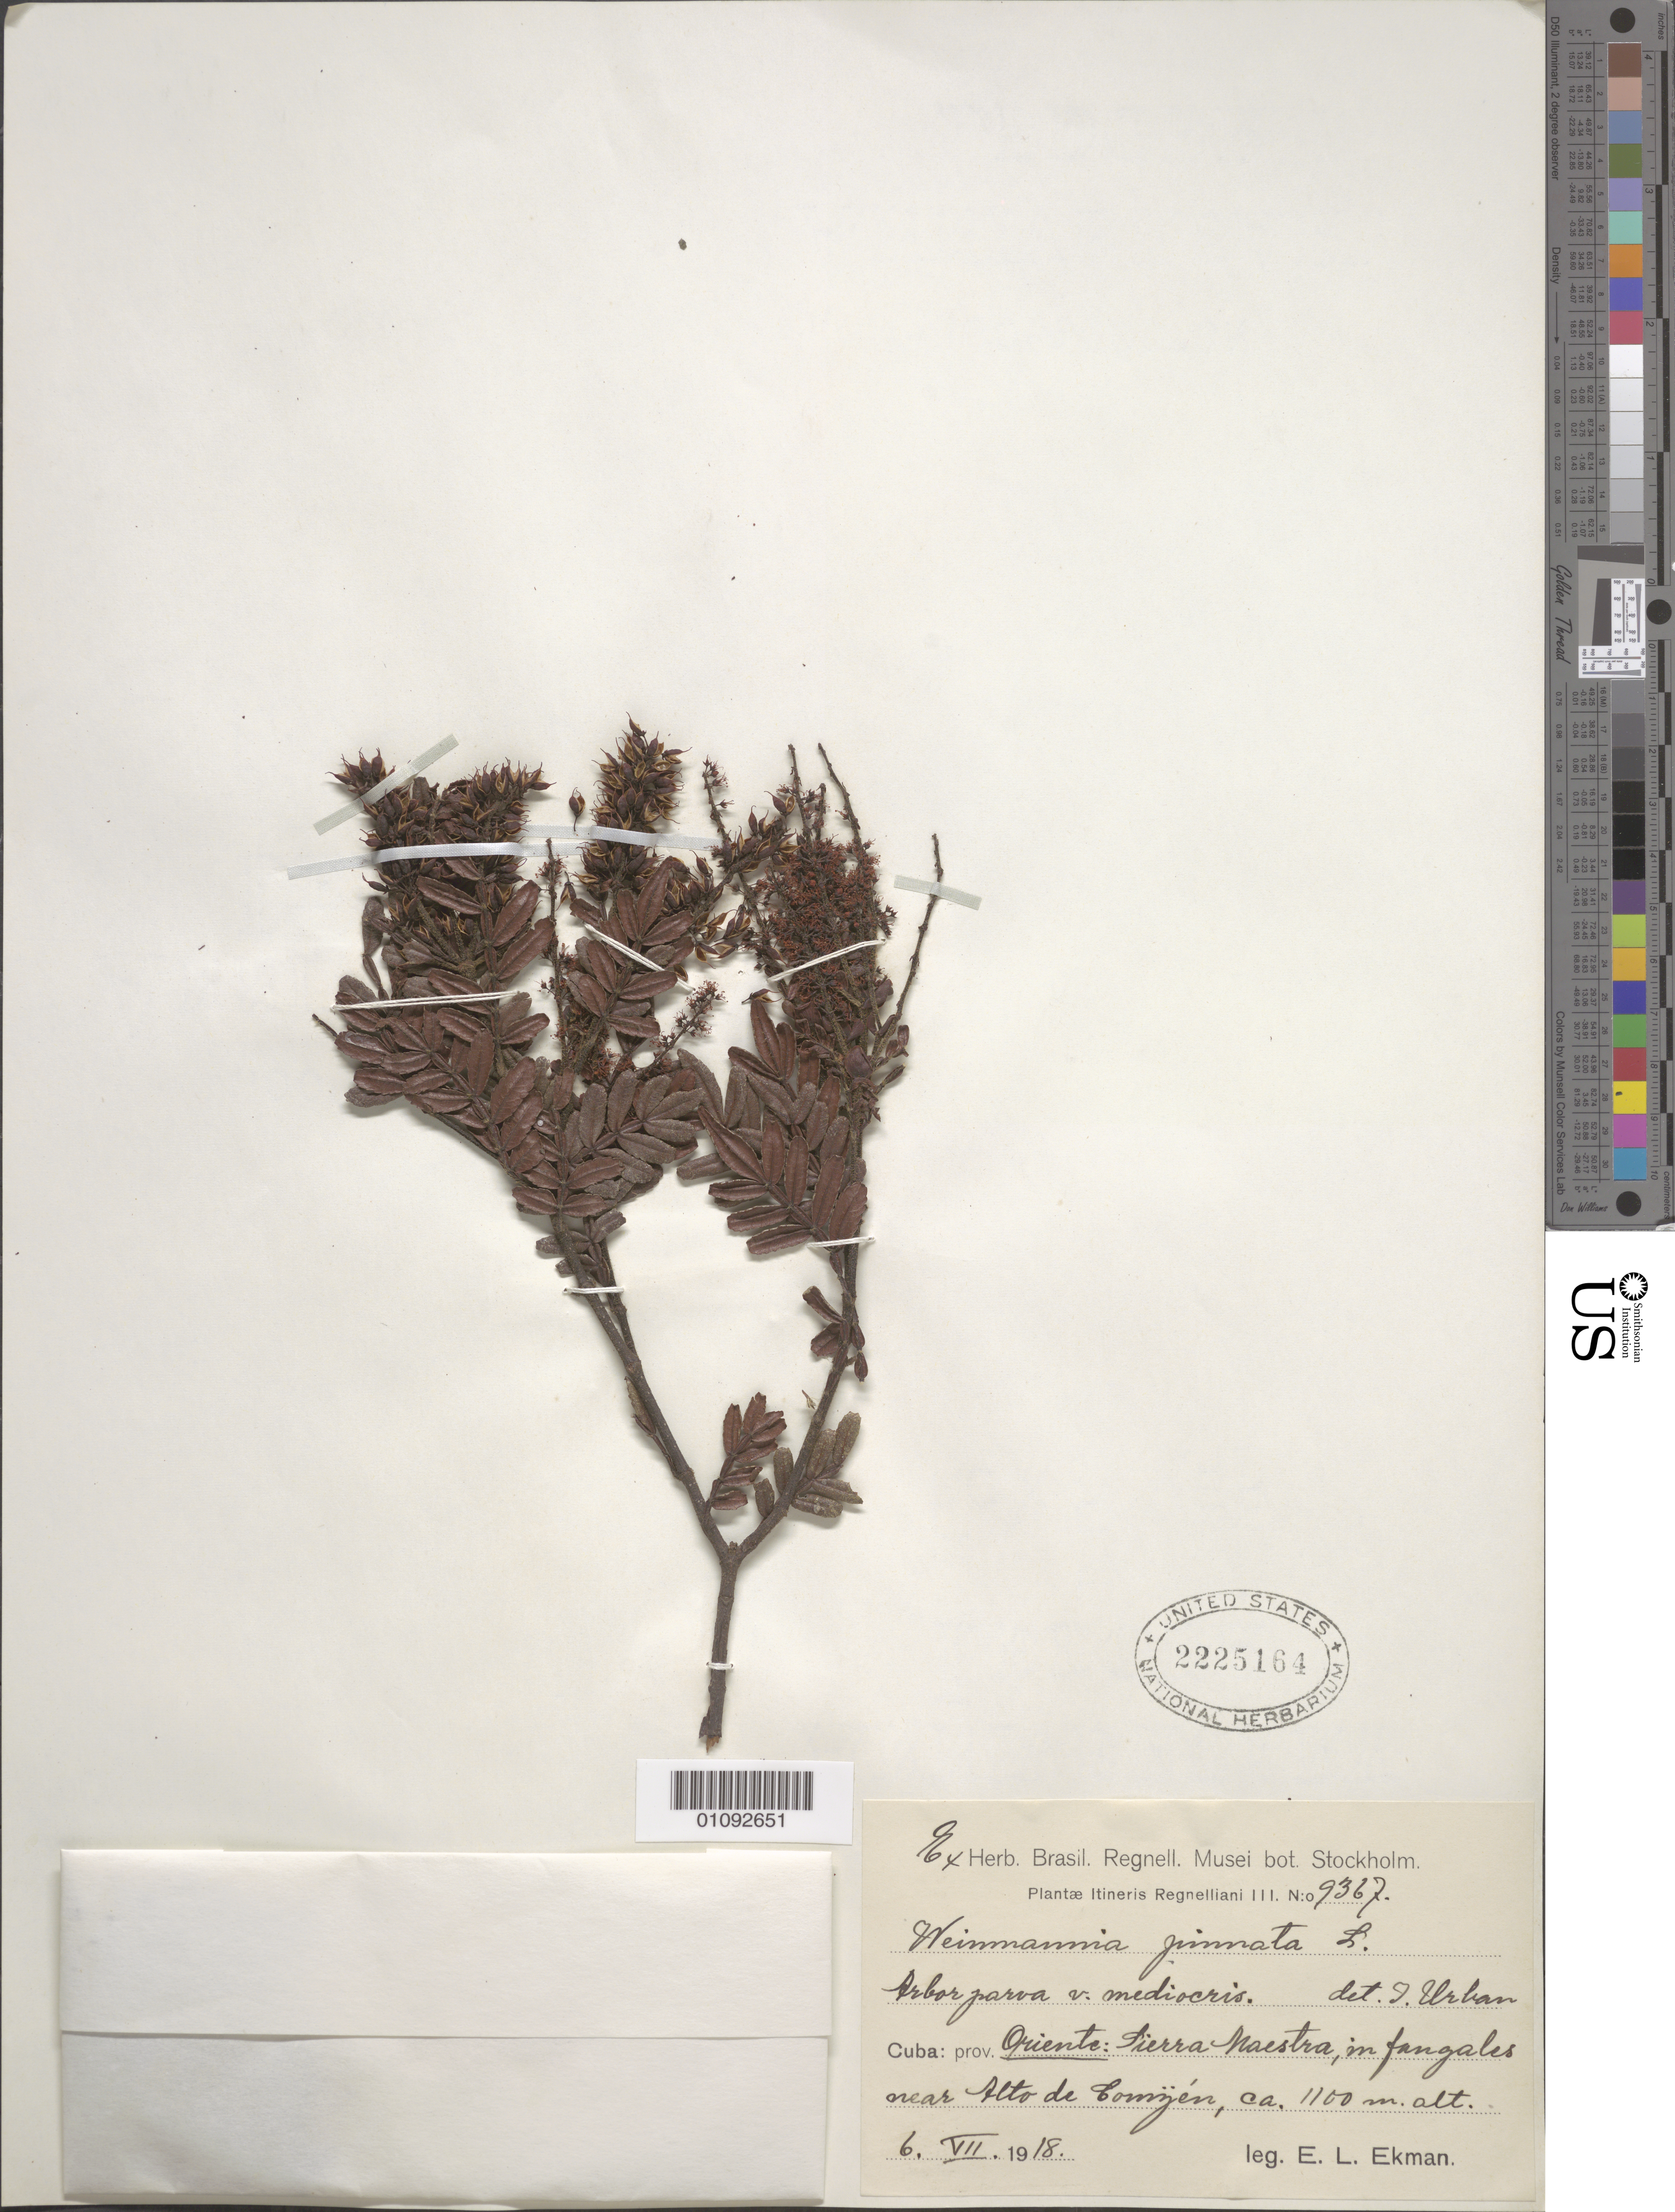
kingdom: Plantae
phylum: Tracheophyta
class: Magnoliopsida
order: Oxalidales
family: Cunoniaceae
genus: Weinmannia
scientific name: Weinmannia pinnata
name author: L.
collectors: E. L. Ekman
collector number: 9367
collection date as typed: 06 Jul 1918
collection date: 1918-07-06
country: Cuba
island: Cuba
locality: Oriente: Sierra Maestra, in tangales(?) near Hto de Comizen(?)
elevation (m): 1100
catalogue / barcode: US 2225164